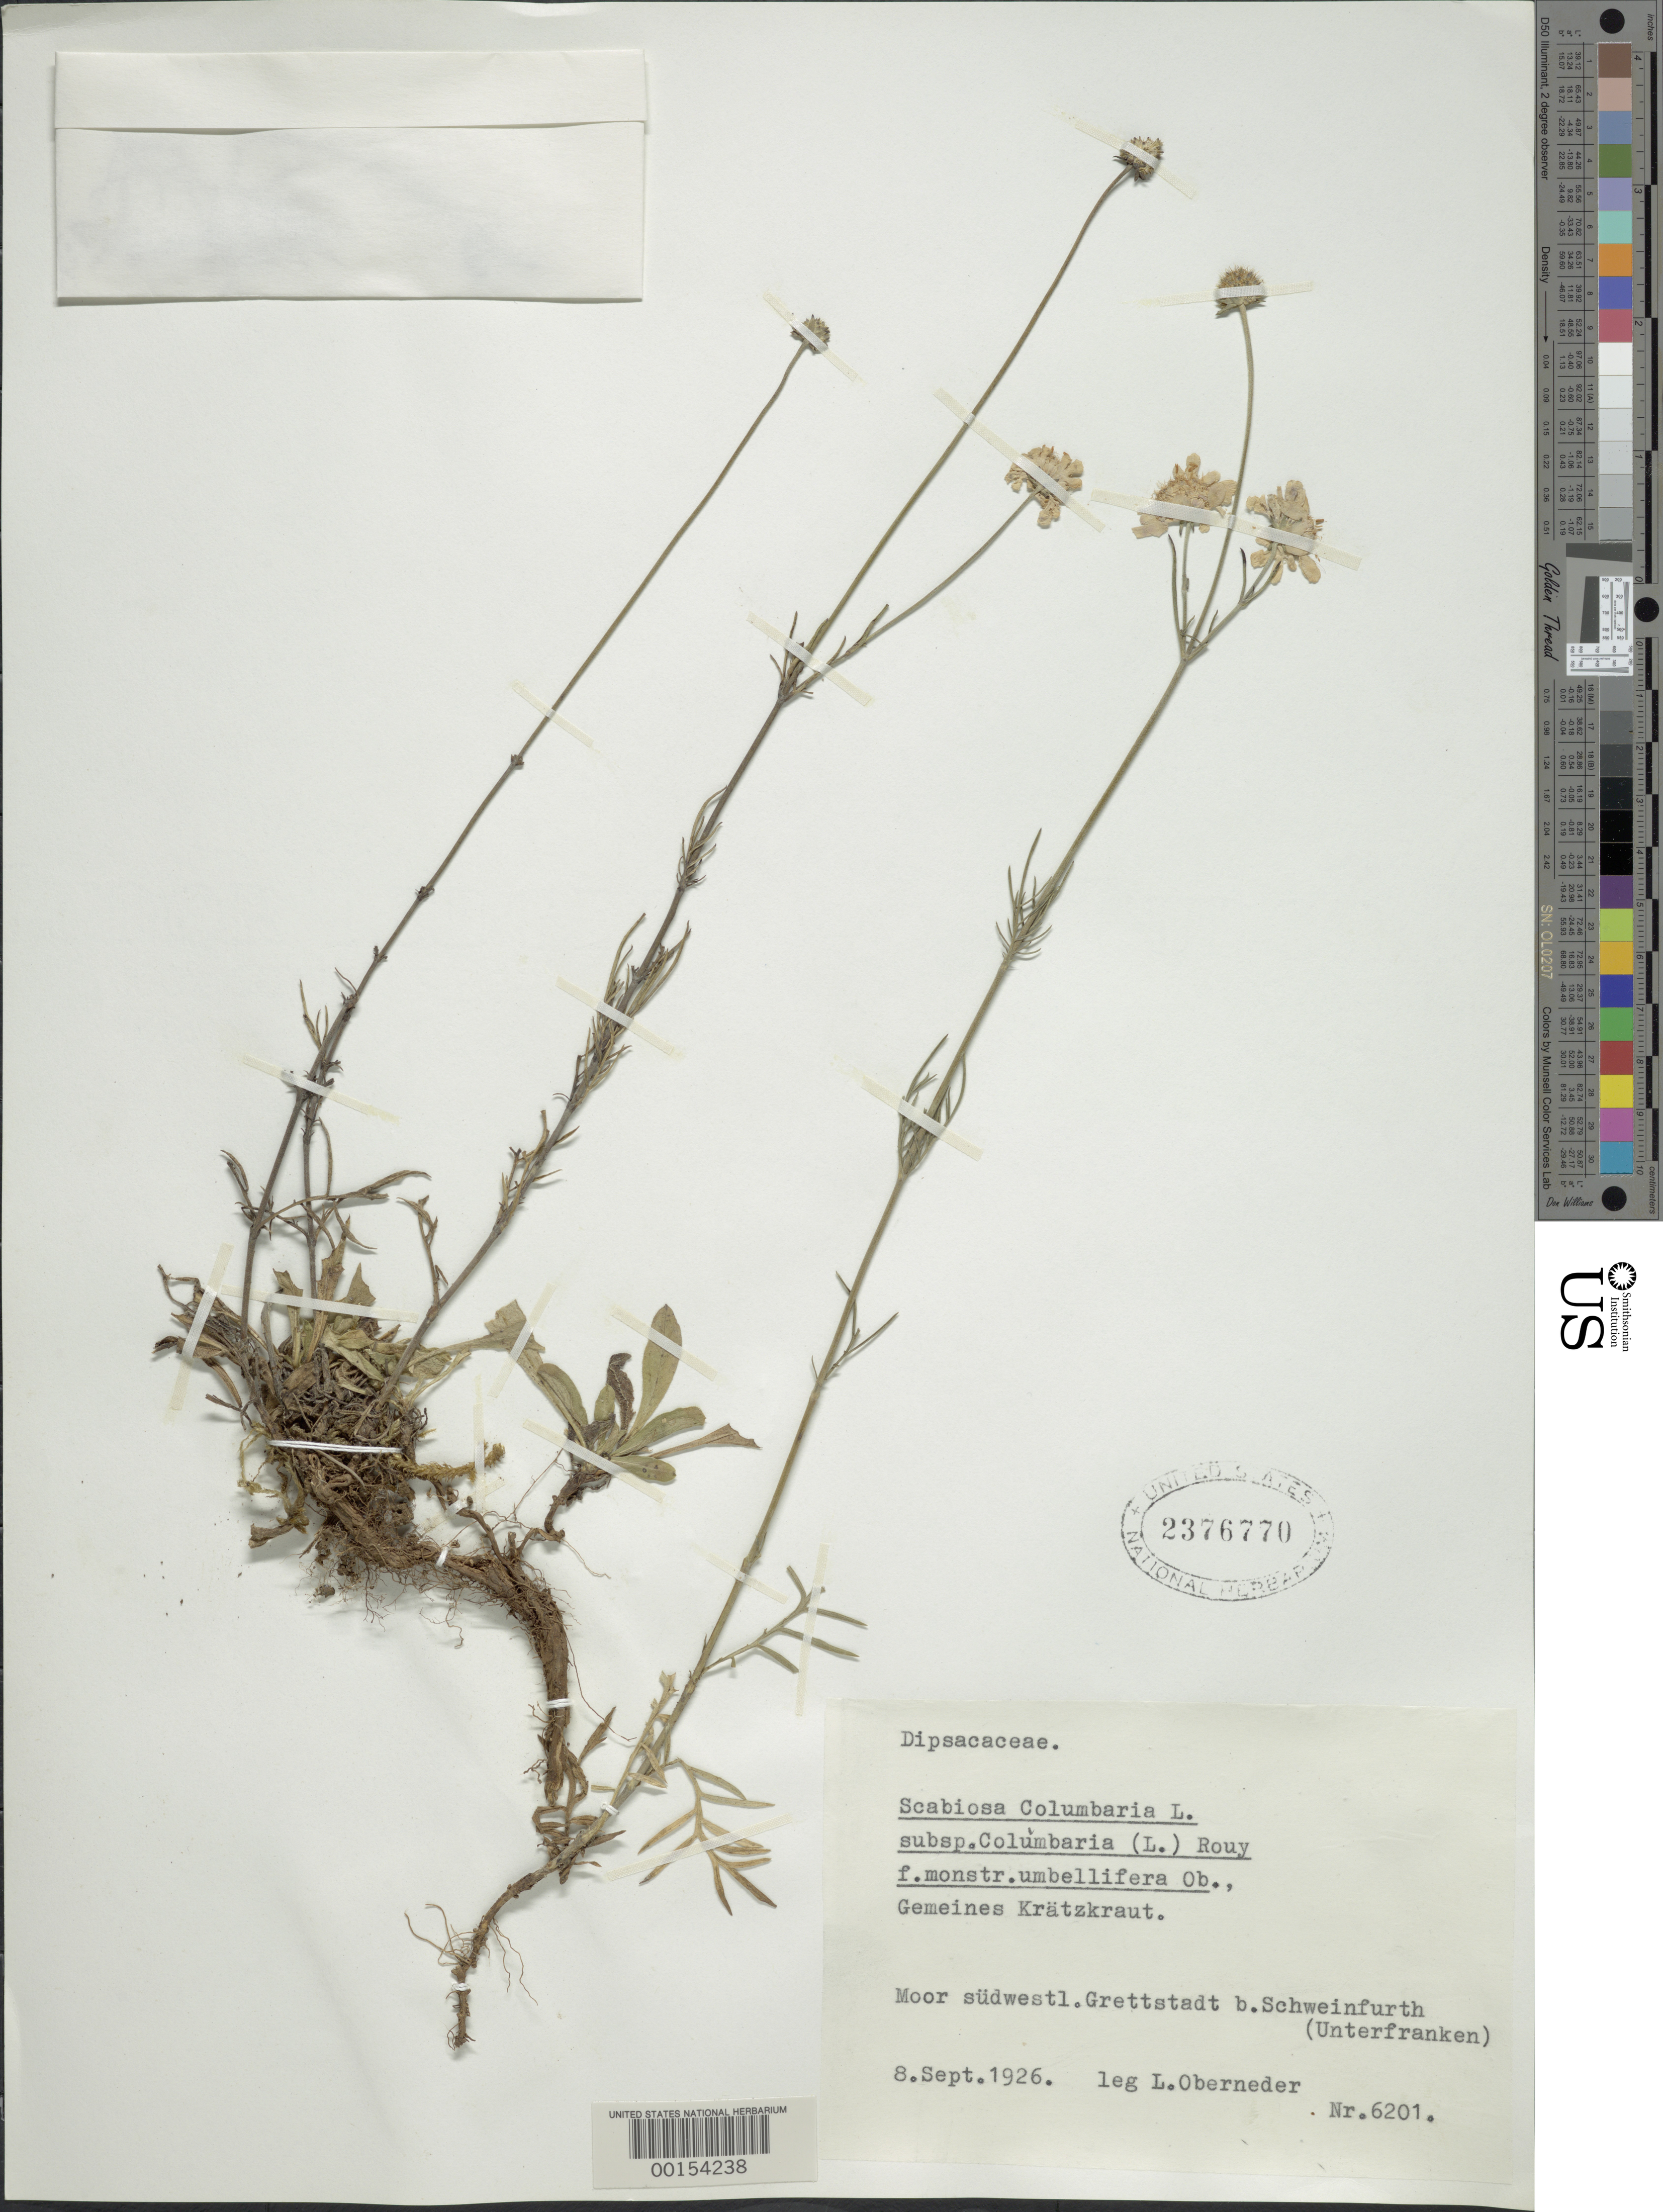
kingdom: Plantae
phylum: Tracheophyta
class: Magnoliopsida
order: Dipsacales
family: Caprifoliaceae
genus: Scabiosa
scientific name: Scabiosa columbaria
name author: L.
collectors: L. Oberneder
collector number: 6201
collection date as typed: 08 Sep 1926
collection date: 1926-09-08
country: Germany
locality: Moor sudwestl, Grettstadt near Schweinfurth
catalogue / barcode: US 2376770